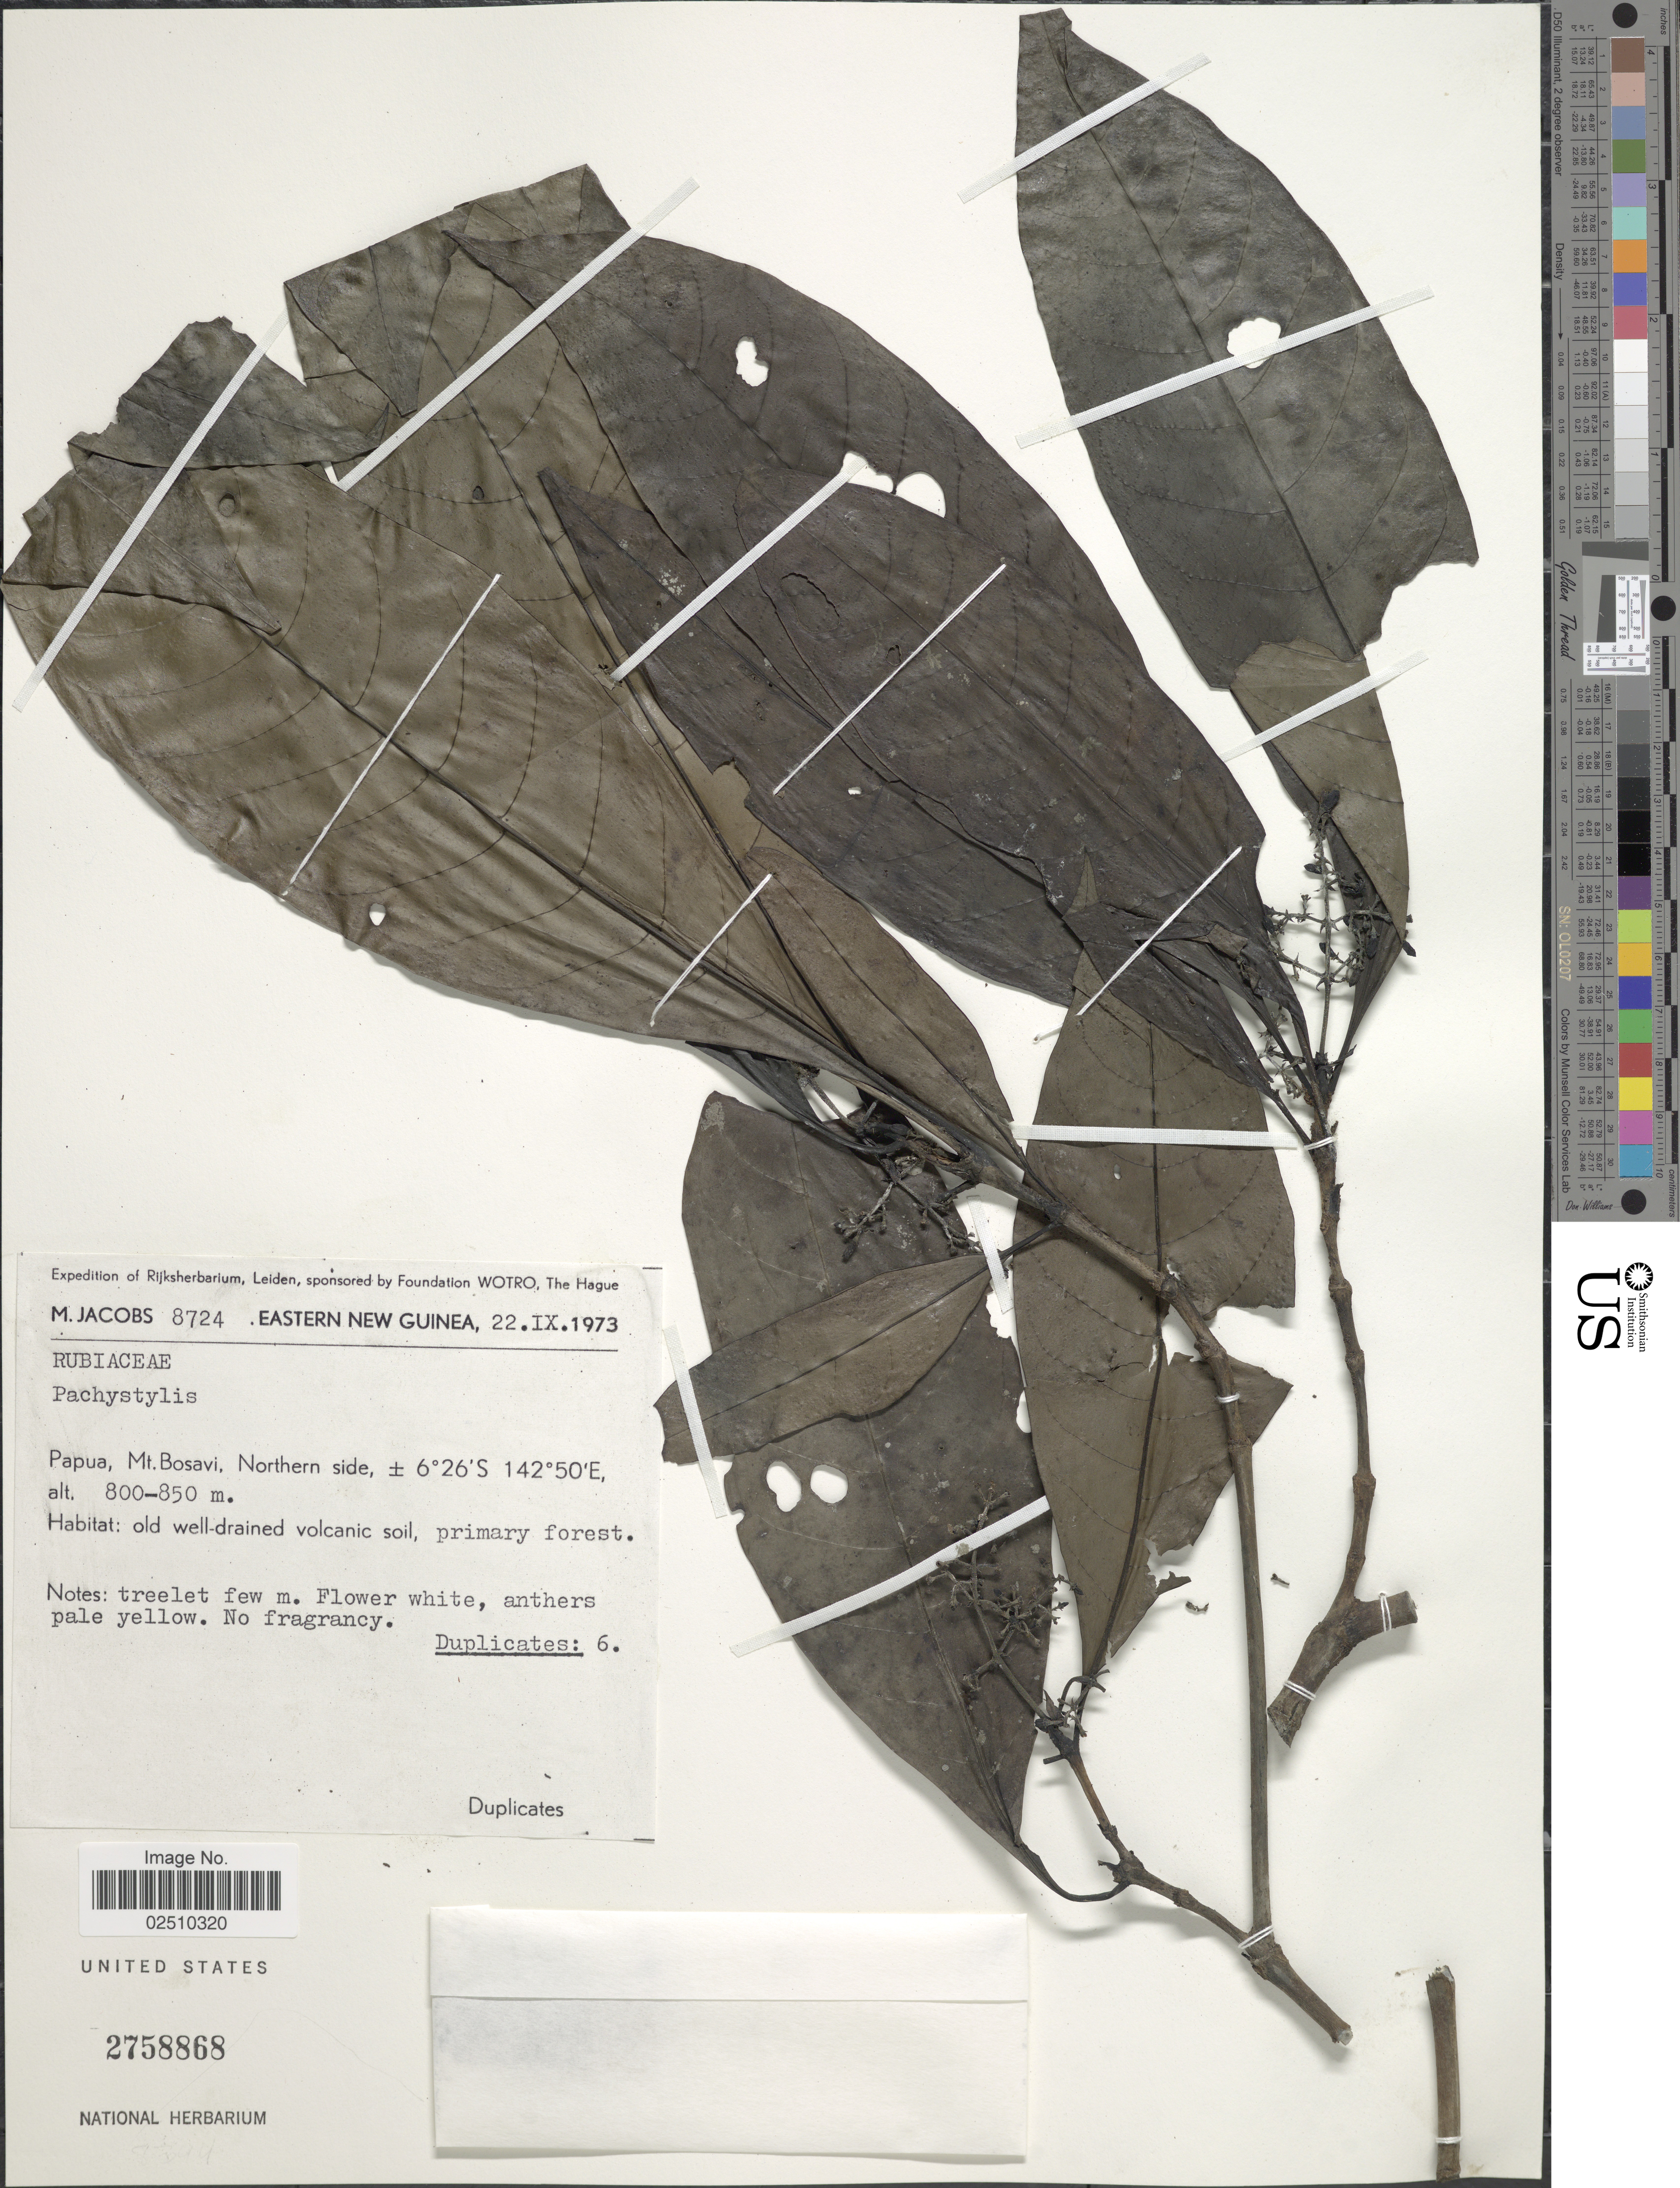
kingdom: Plantae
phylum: Tracheophyta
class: Magnoliopsida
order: Gentianales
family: Rubiaceae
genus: Pachystylus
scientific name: Pachystylus sp.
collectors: M. Jacobs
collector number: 8724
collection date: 1973-09-22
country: Papua New Guinea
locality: Eastern New Guinea. Papua, Mt. Bosavi, Northern side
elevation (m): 800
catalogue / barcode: US 2758868